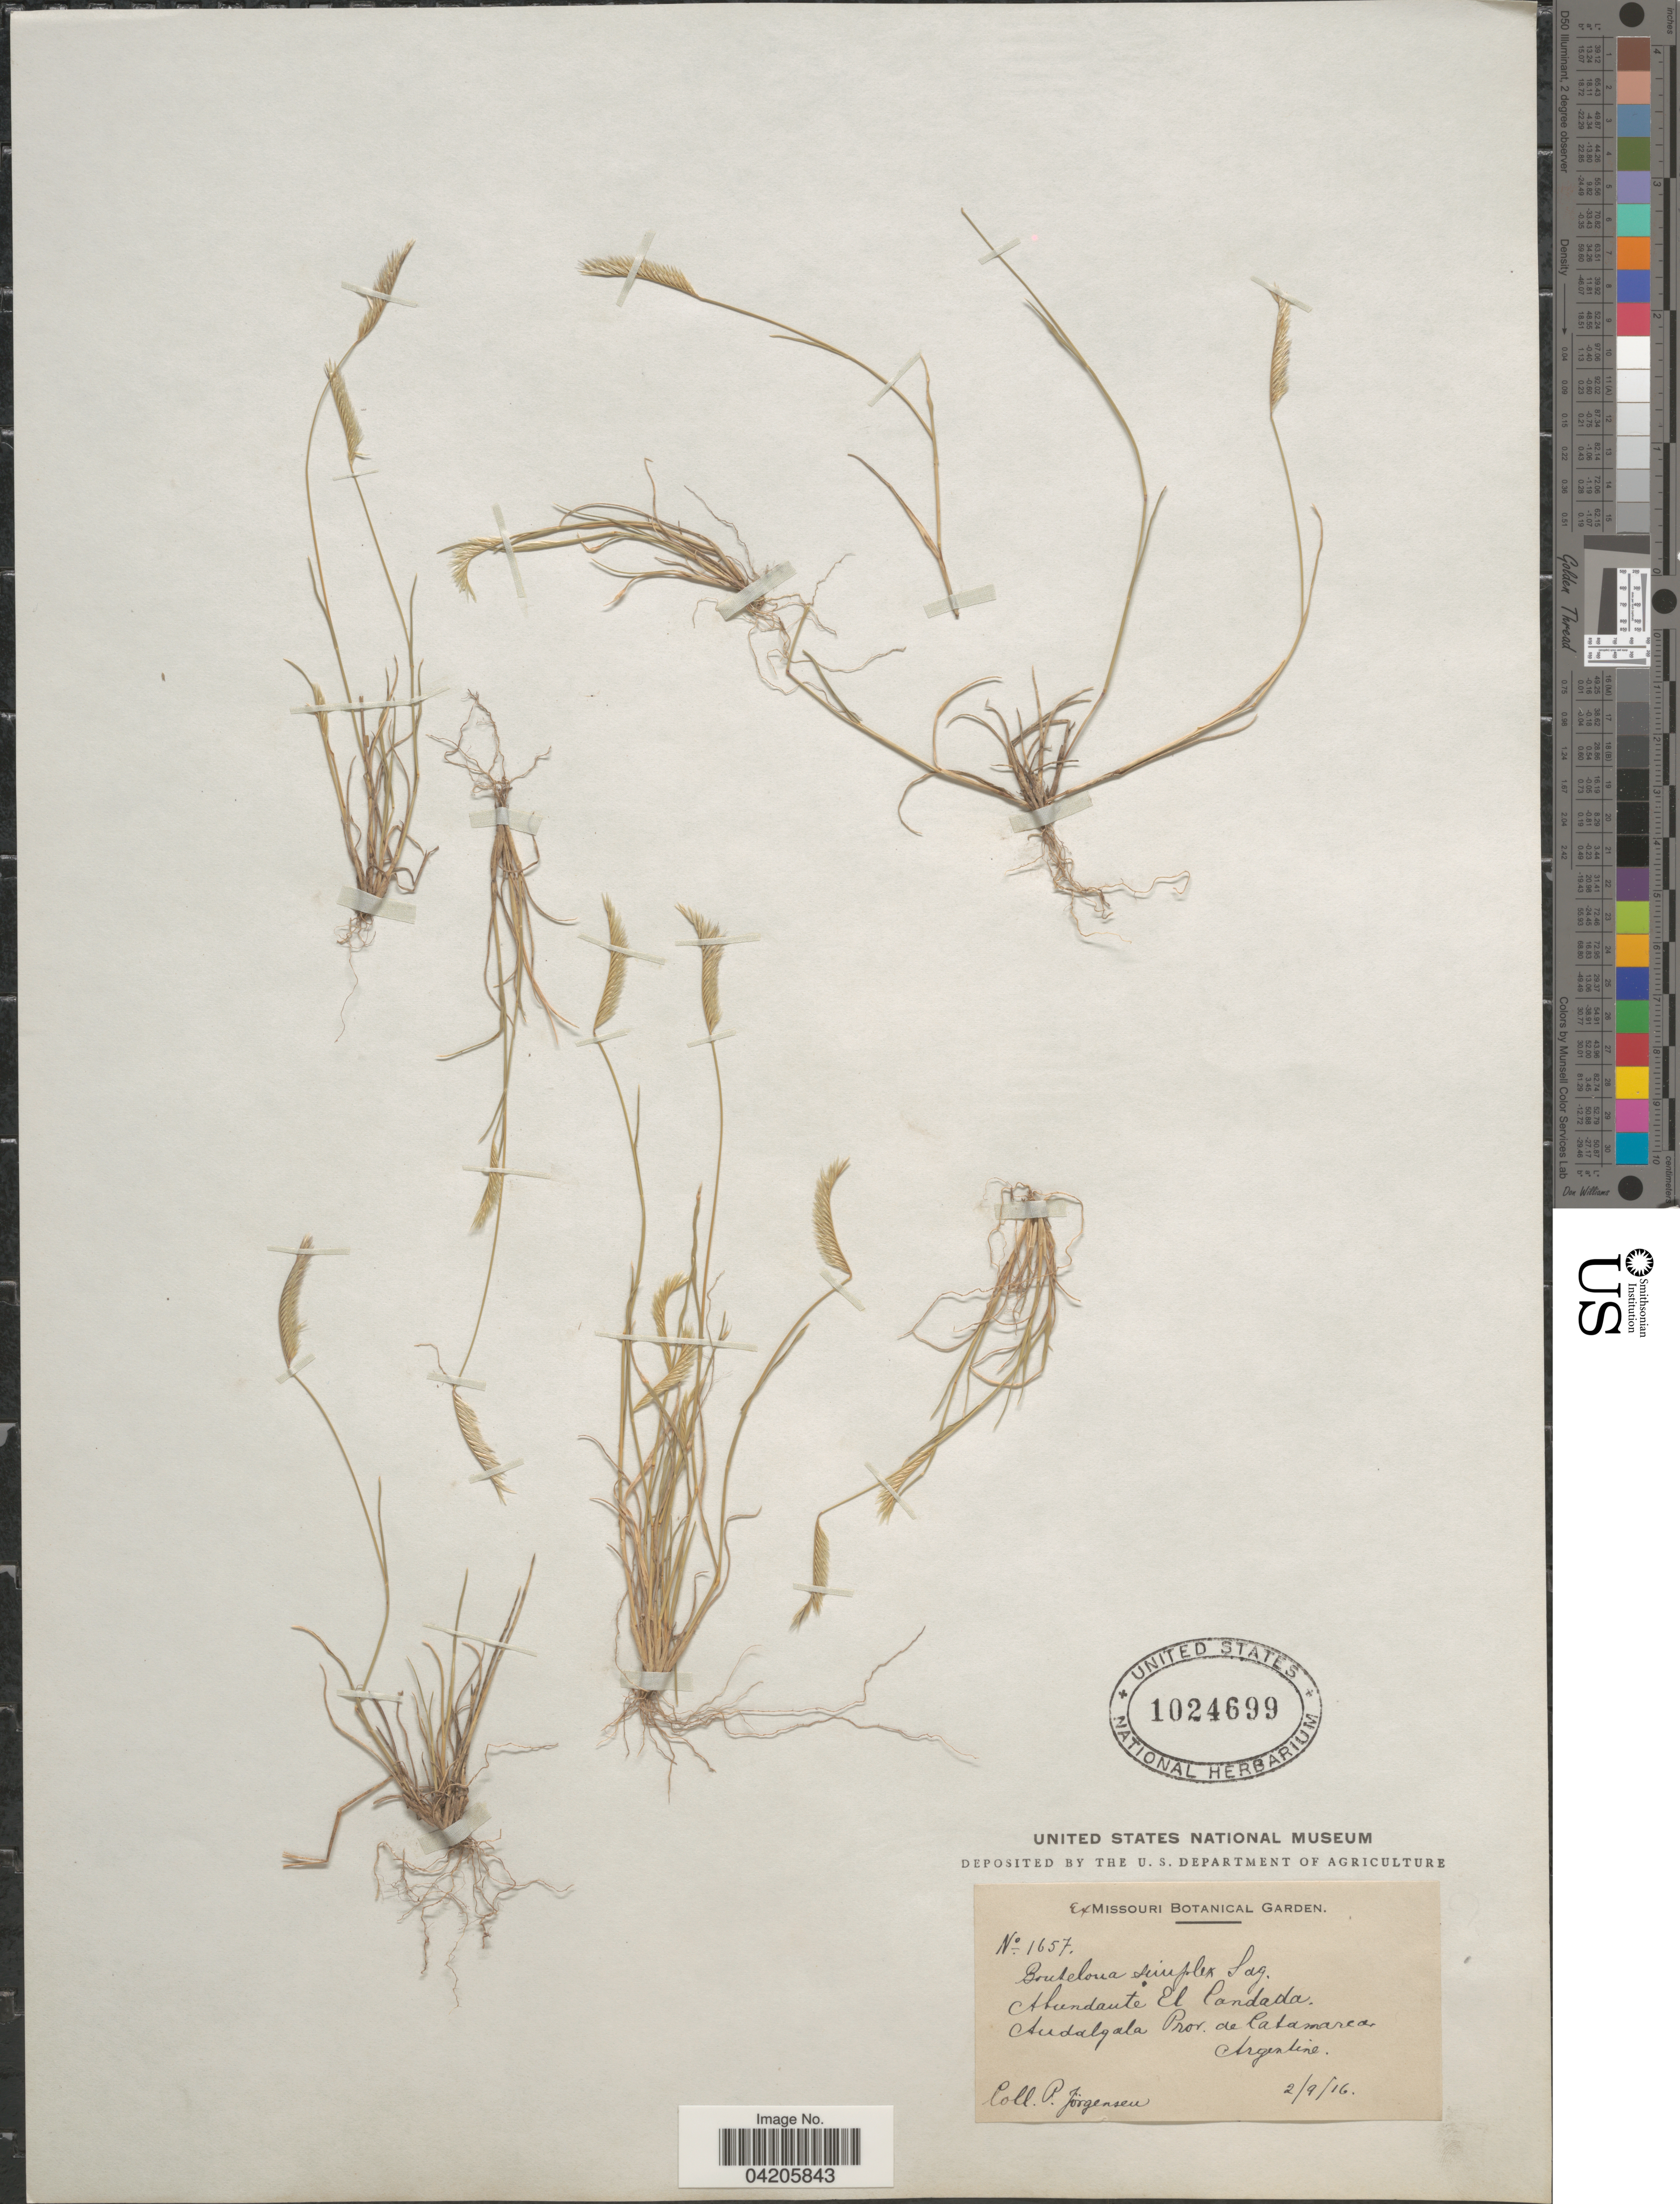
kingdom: Plantae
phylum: Tracheophyta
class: Liliopsida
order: Poales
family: Poaceae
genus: Bouteloua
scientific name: Bouteloua simplex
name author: Lag.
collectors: P. Jörgensen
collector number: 1657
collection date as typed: Transcribed d/m/y: 2/9/16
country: Argentina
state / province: Catamarca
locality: Abundante El Candada. Andalgala.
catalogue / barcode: US 1024699